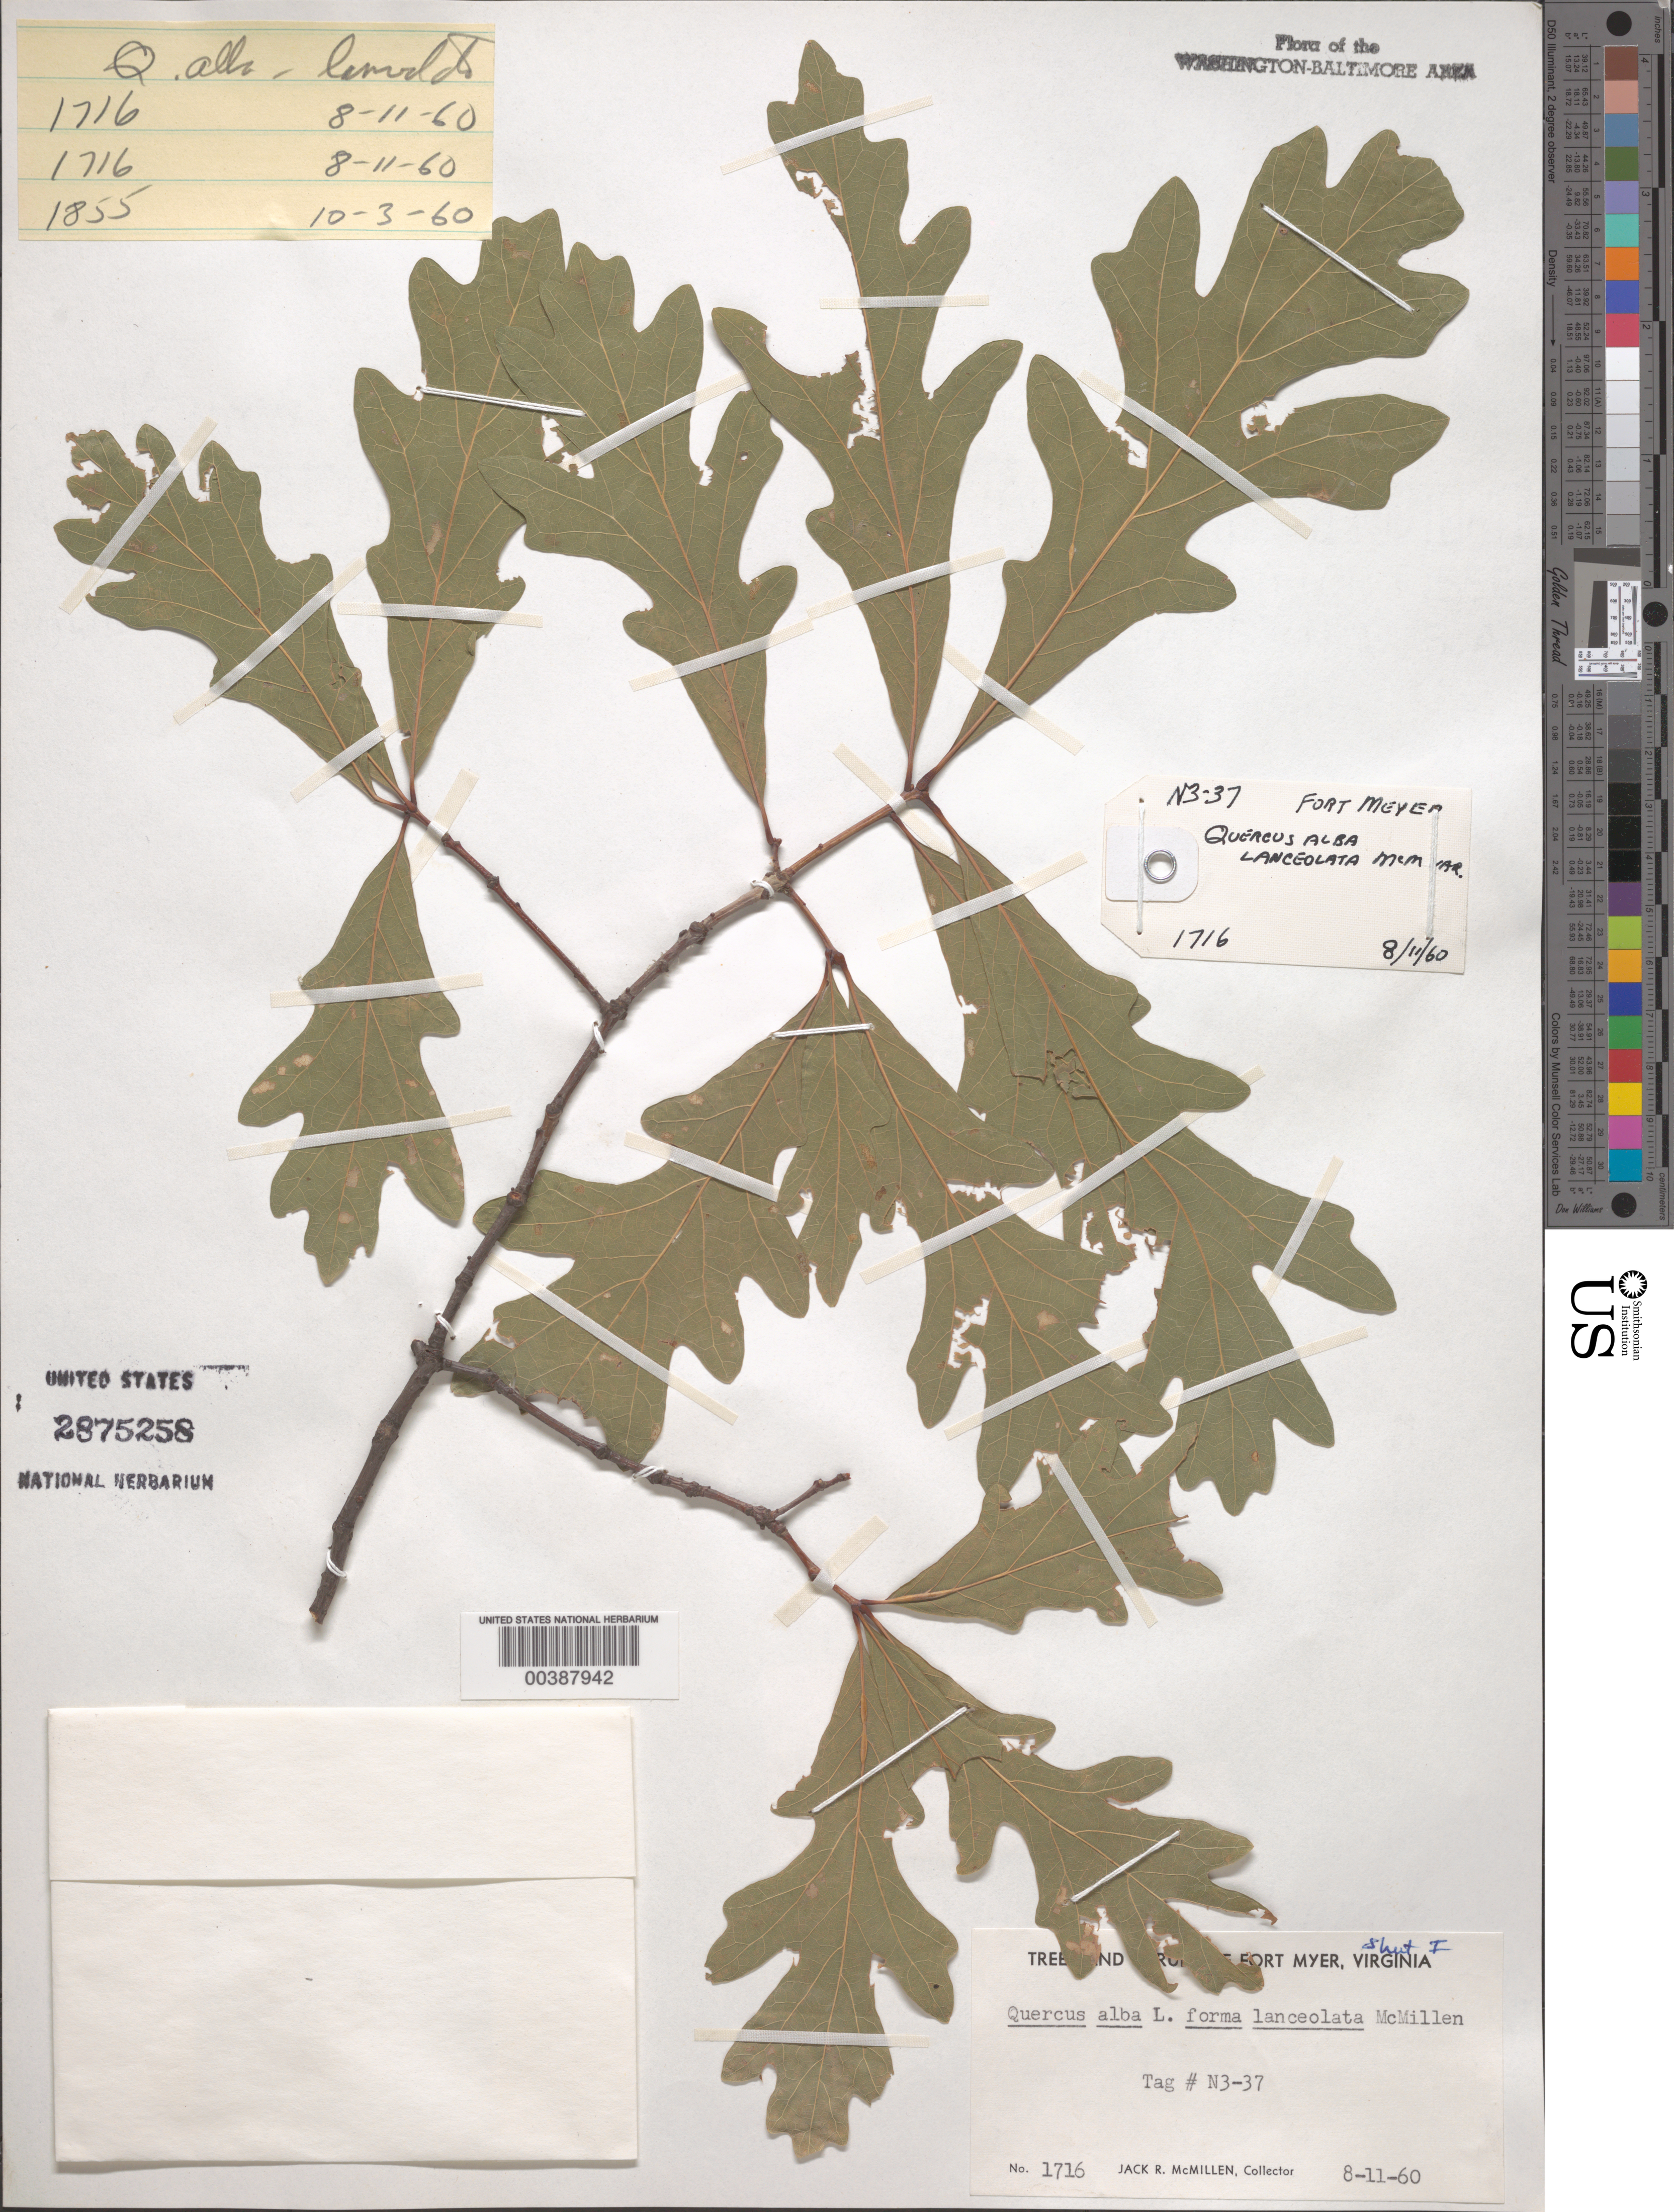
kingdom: Plantae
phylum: Tracheophyta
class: Magnoliopsida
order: Fagales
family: Fagaceae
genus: Quercus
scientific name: Quercus alba f. lanceolata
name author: McMillen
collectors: J. McMillen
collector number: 1716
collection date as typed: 11 Aug 1960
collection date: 1960-08-11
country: United States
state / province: Virginia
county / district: Arlington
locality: Fort Myers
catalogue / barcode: US 2875258